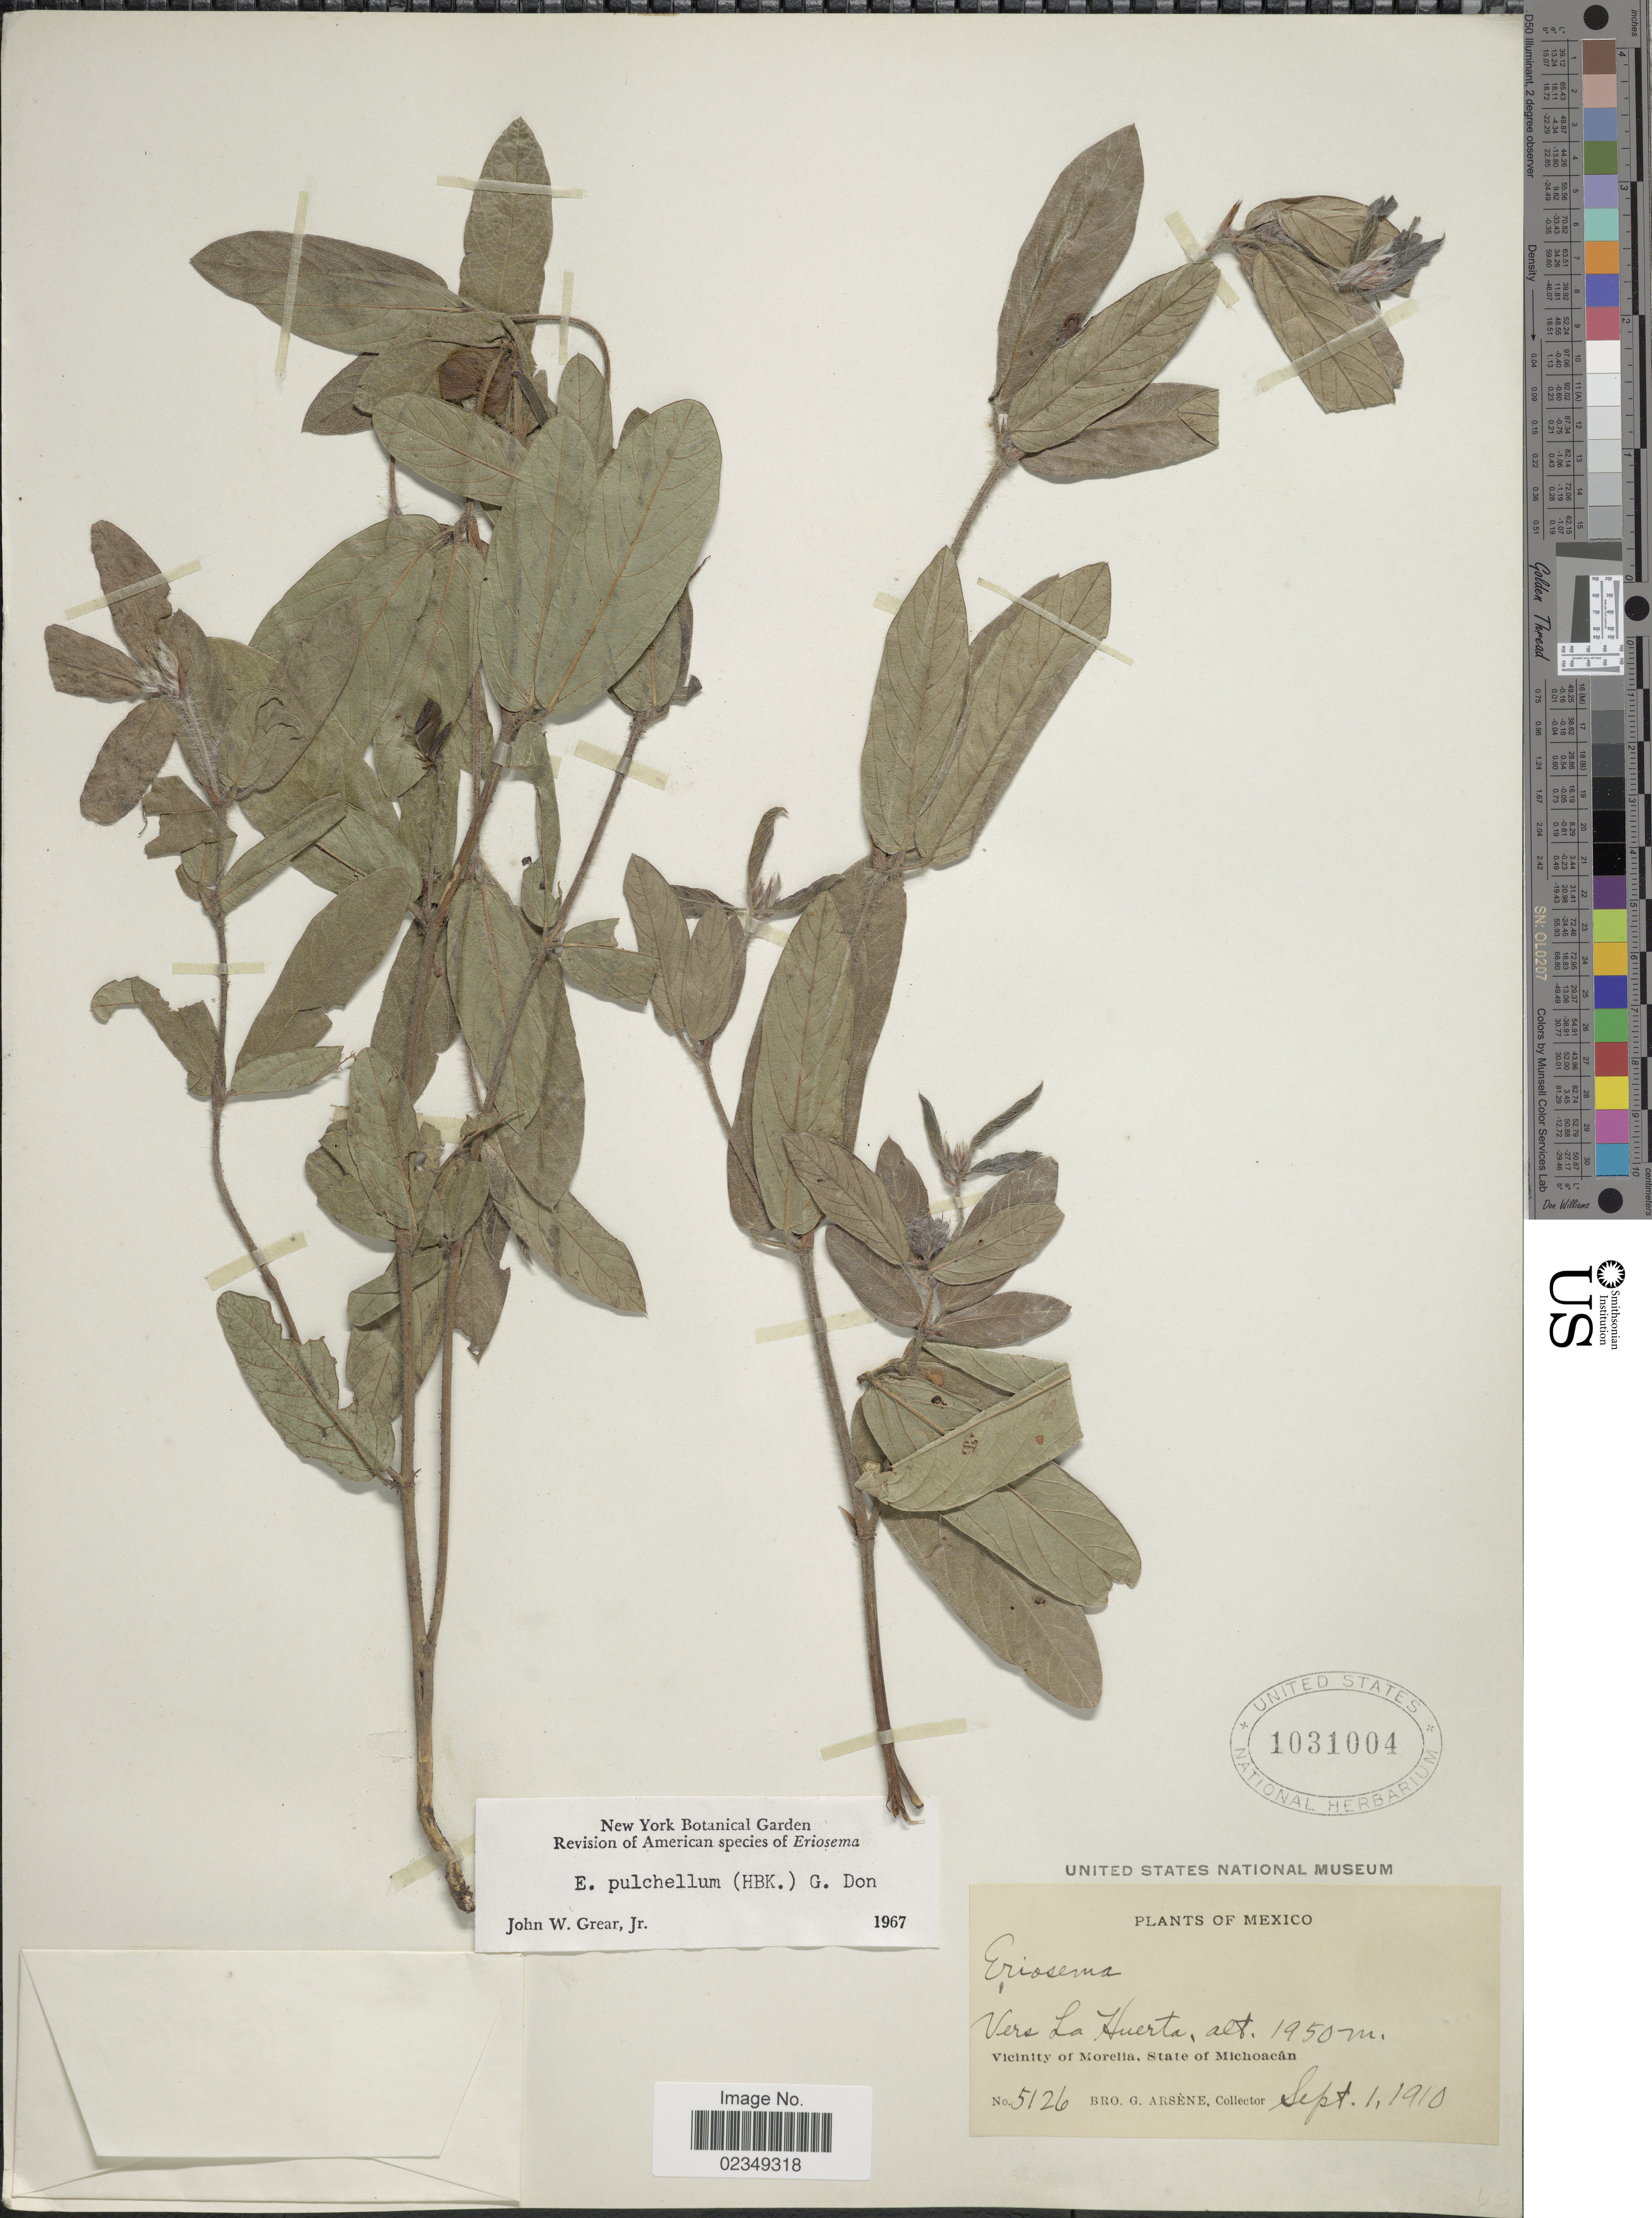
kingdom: Plantae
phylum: Tracheophyta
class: Magnoliopsida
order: Fabales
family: Fabaceae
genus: Eriosema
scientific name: Eriosema pulchellum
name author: (Kunth) G. Don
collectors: Bro. G. Arsène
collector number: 5126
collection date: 1910-09-01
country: Mexico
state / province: Michoacán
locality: Vers La Huerta, Vicinity of Morelia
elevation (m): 1950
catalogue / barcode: US 1031004